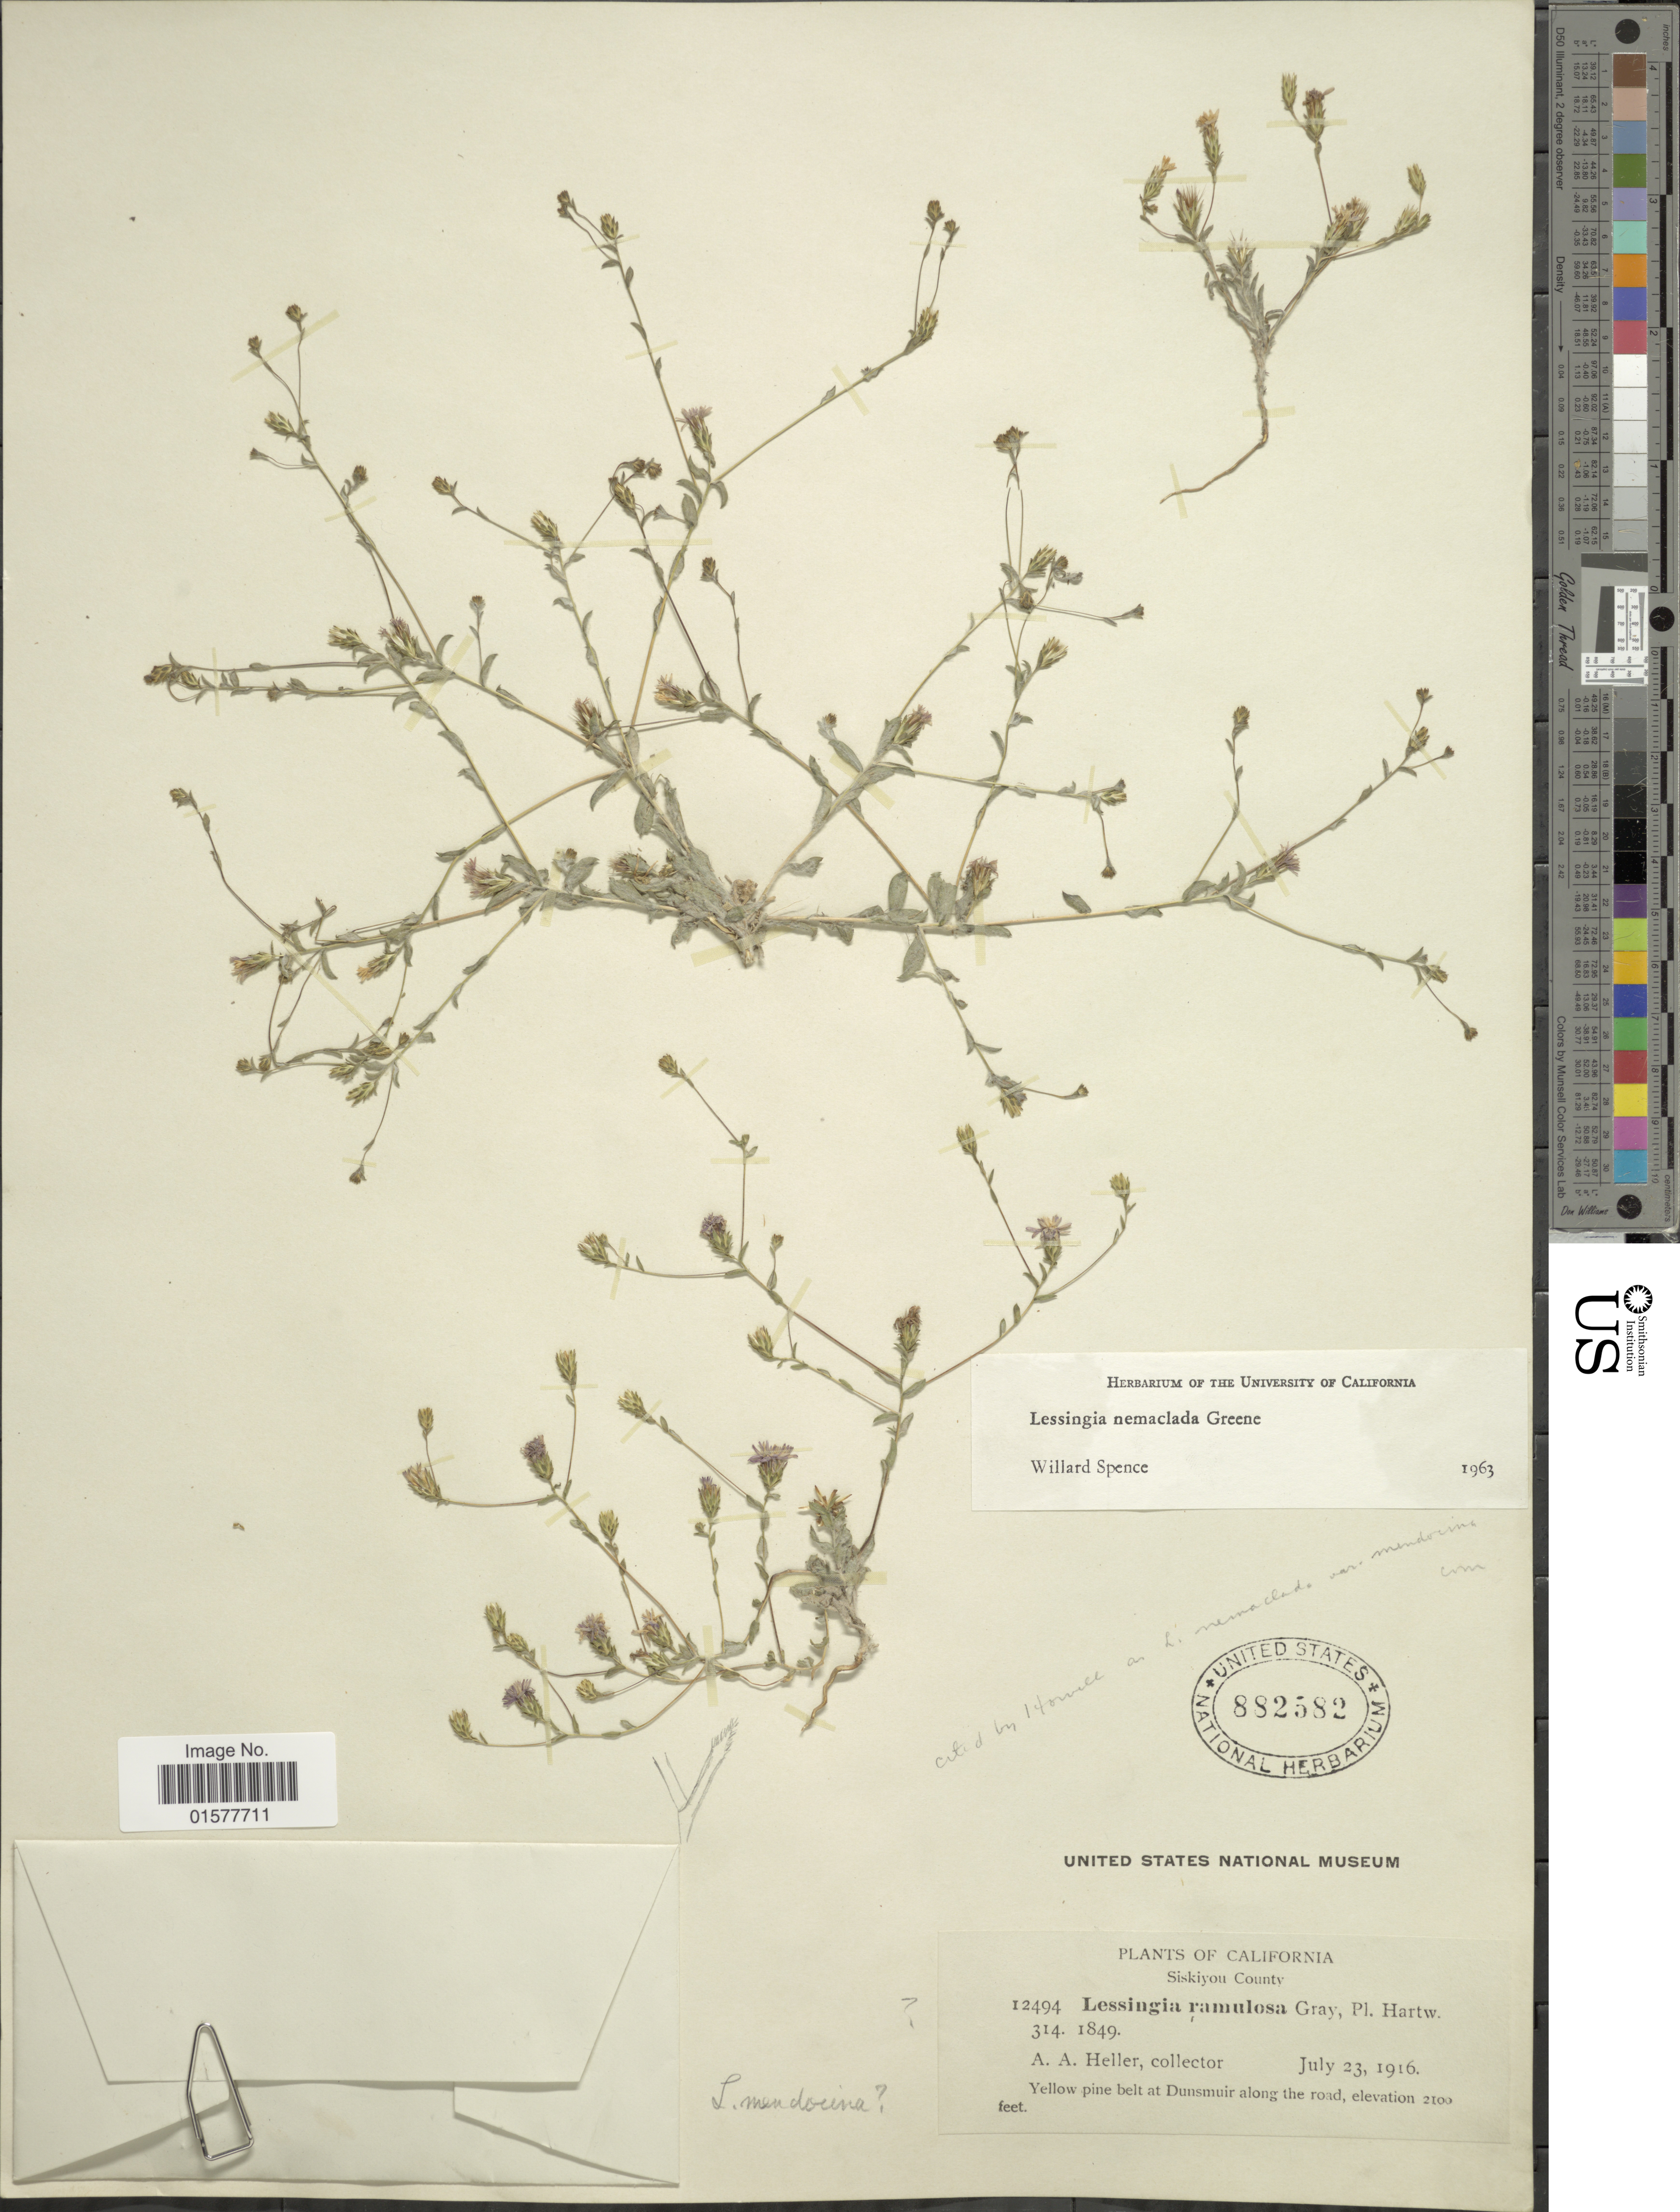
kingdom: Plantae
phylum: Tracheophyta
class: Magnoliopsida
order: Asterales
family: Asteraceae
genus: Lessingia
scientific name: Lessingia nemaclada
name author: Greene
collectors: A. A. Heller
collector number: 12494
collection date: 1916-07-23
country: United States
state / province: California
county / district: Siskiyou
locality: Siskiyou County, Yellow pine belt at Dunsmuir along the road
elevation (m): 640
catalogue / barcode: US 882582